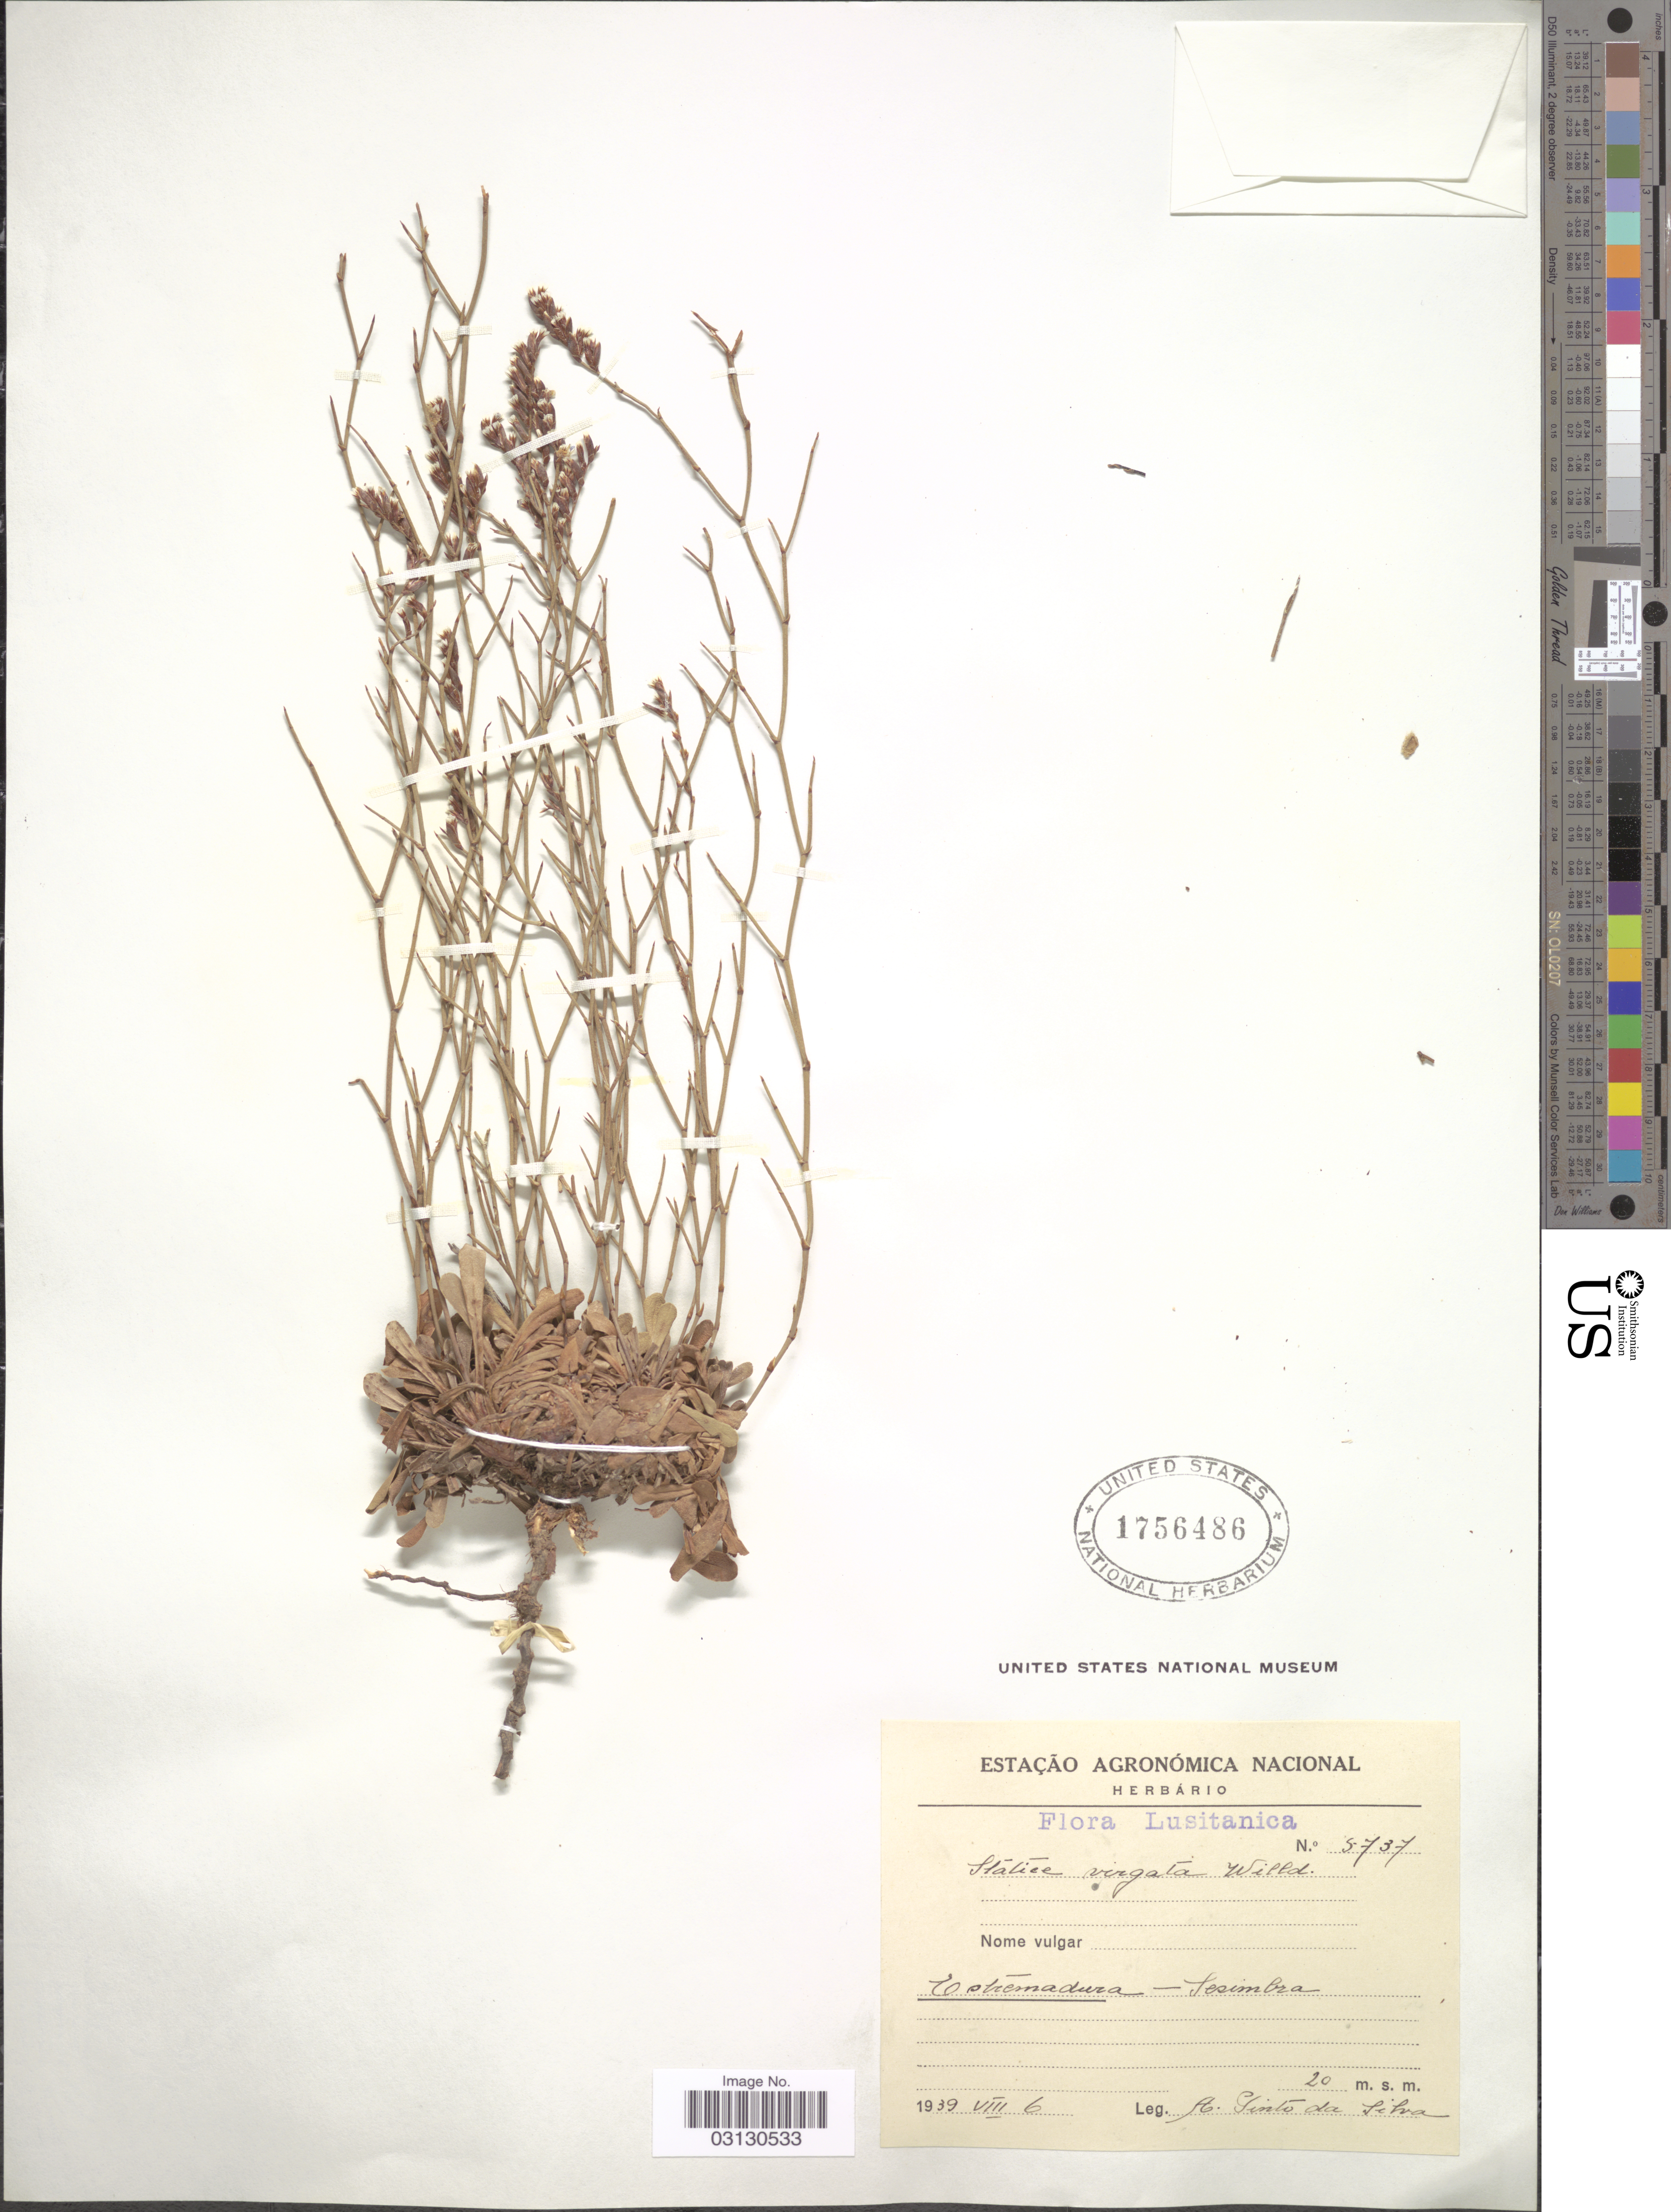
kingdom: Plantae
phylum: Tracheophyta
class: Magnoliopsida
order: Caryophyllales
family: Plumbaginaceae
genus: Limonium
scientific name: Limonium virgatum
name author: (Willd.) Fourr.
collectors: A. Silva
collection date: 1939-08-06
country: Portugal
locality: Lusitanica. Estremadura - Sesimbra.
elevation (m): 20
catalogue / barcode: US 1756486